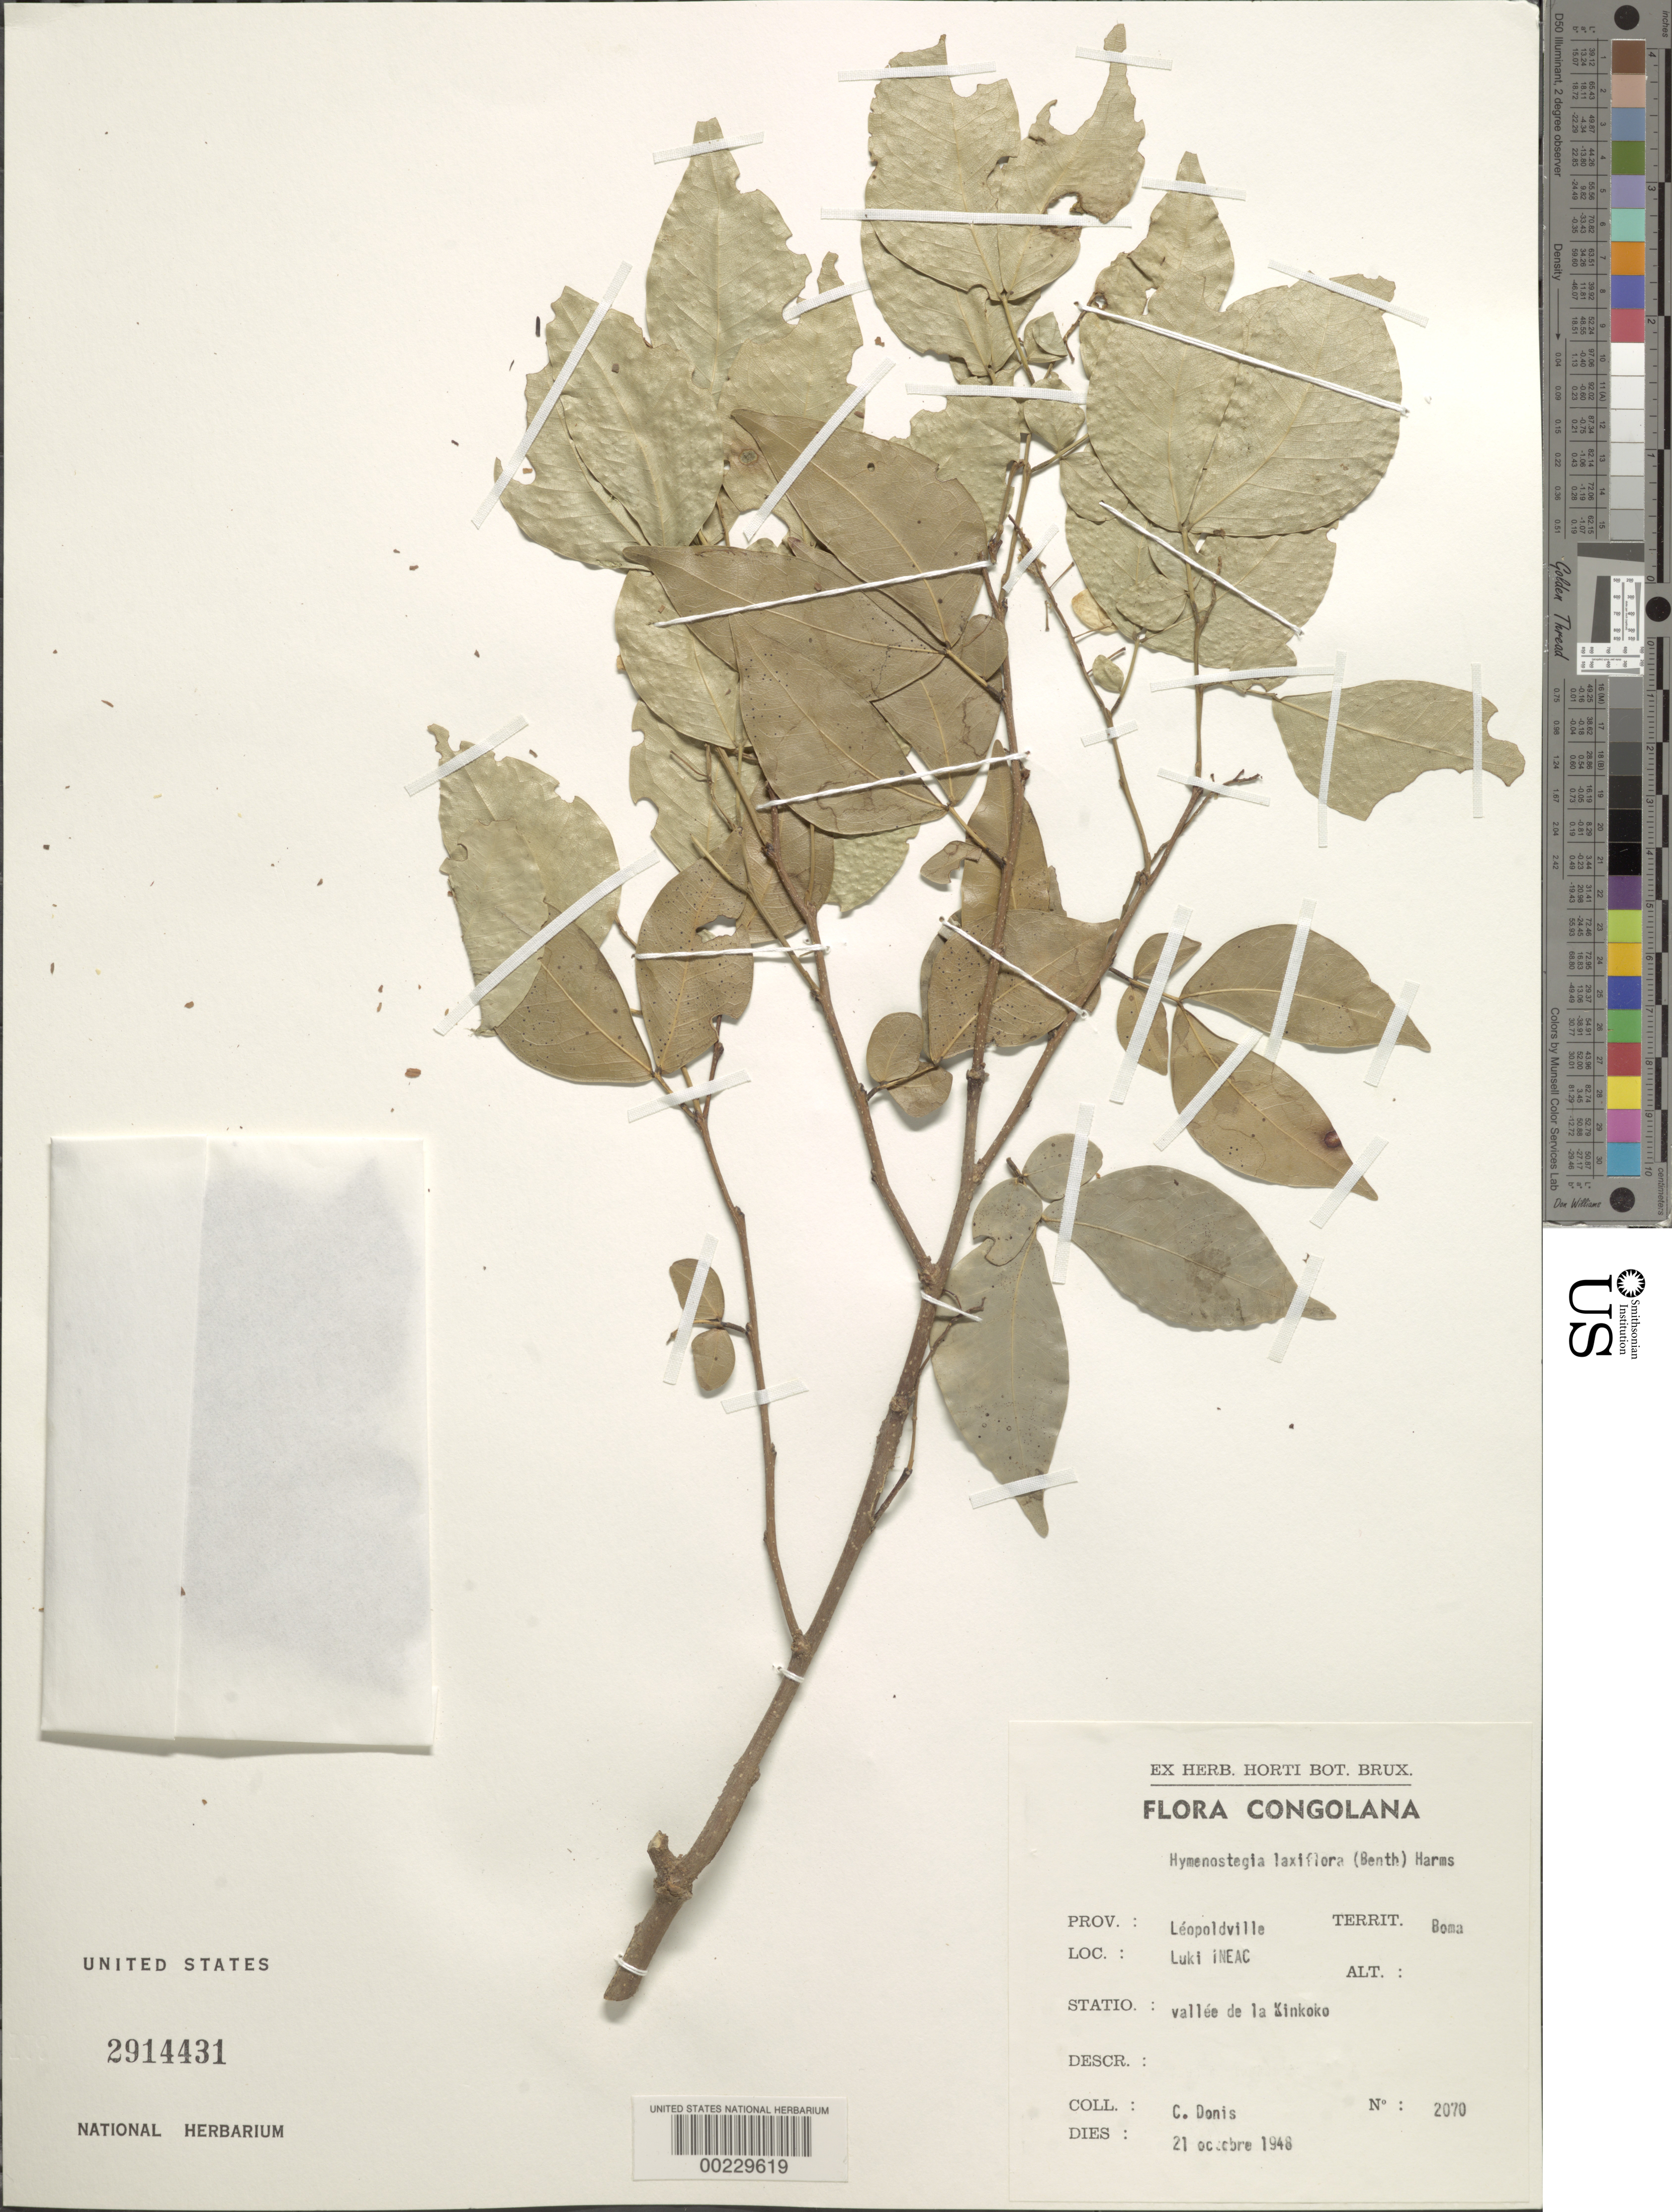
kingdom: Plantae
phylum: Tracheophyta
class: Magnoliopsida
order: Fabales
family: Fabaceae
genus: Annea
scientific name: Annea laxiflora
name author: (Benth.) Mackinder & Wieringa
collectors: C. Donis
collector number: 2070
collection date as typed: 21 Oct 1948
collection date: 1948-10-21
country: Congo, Democratic Republic of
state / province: Kinshasa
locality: Luki ineac; valley of the kinkoko; boma terr.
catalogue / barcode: US 2914431